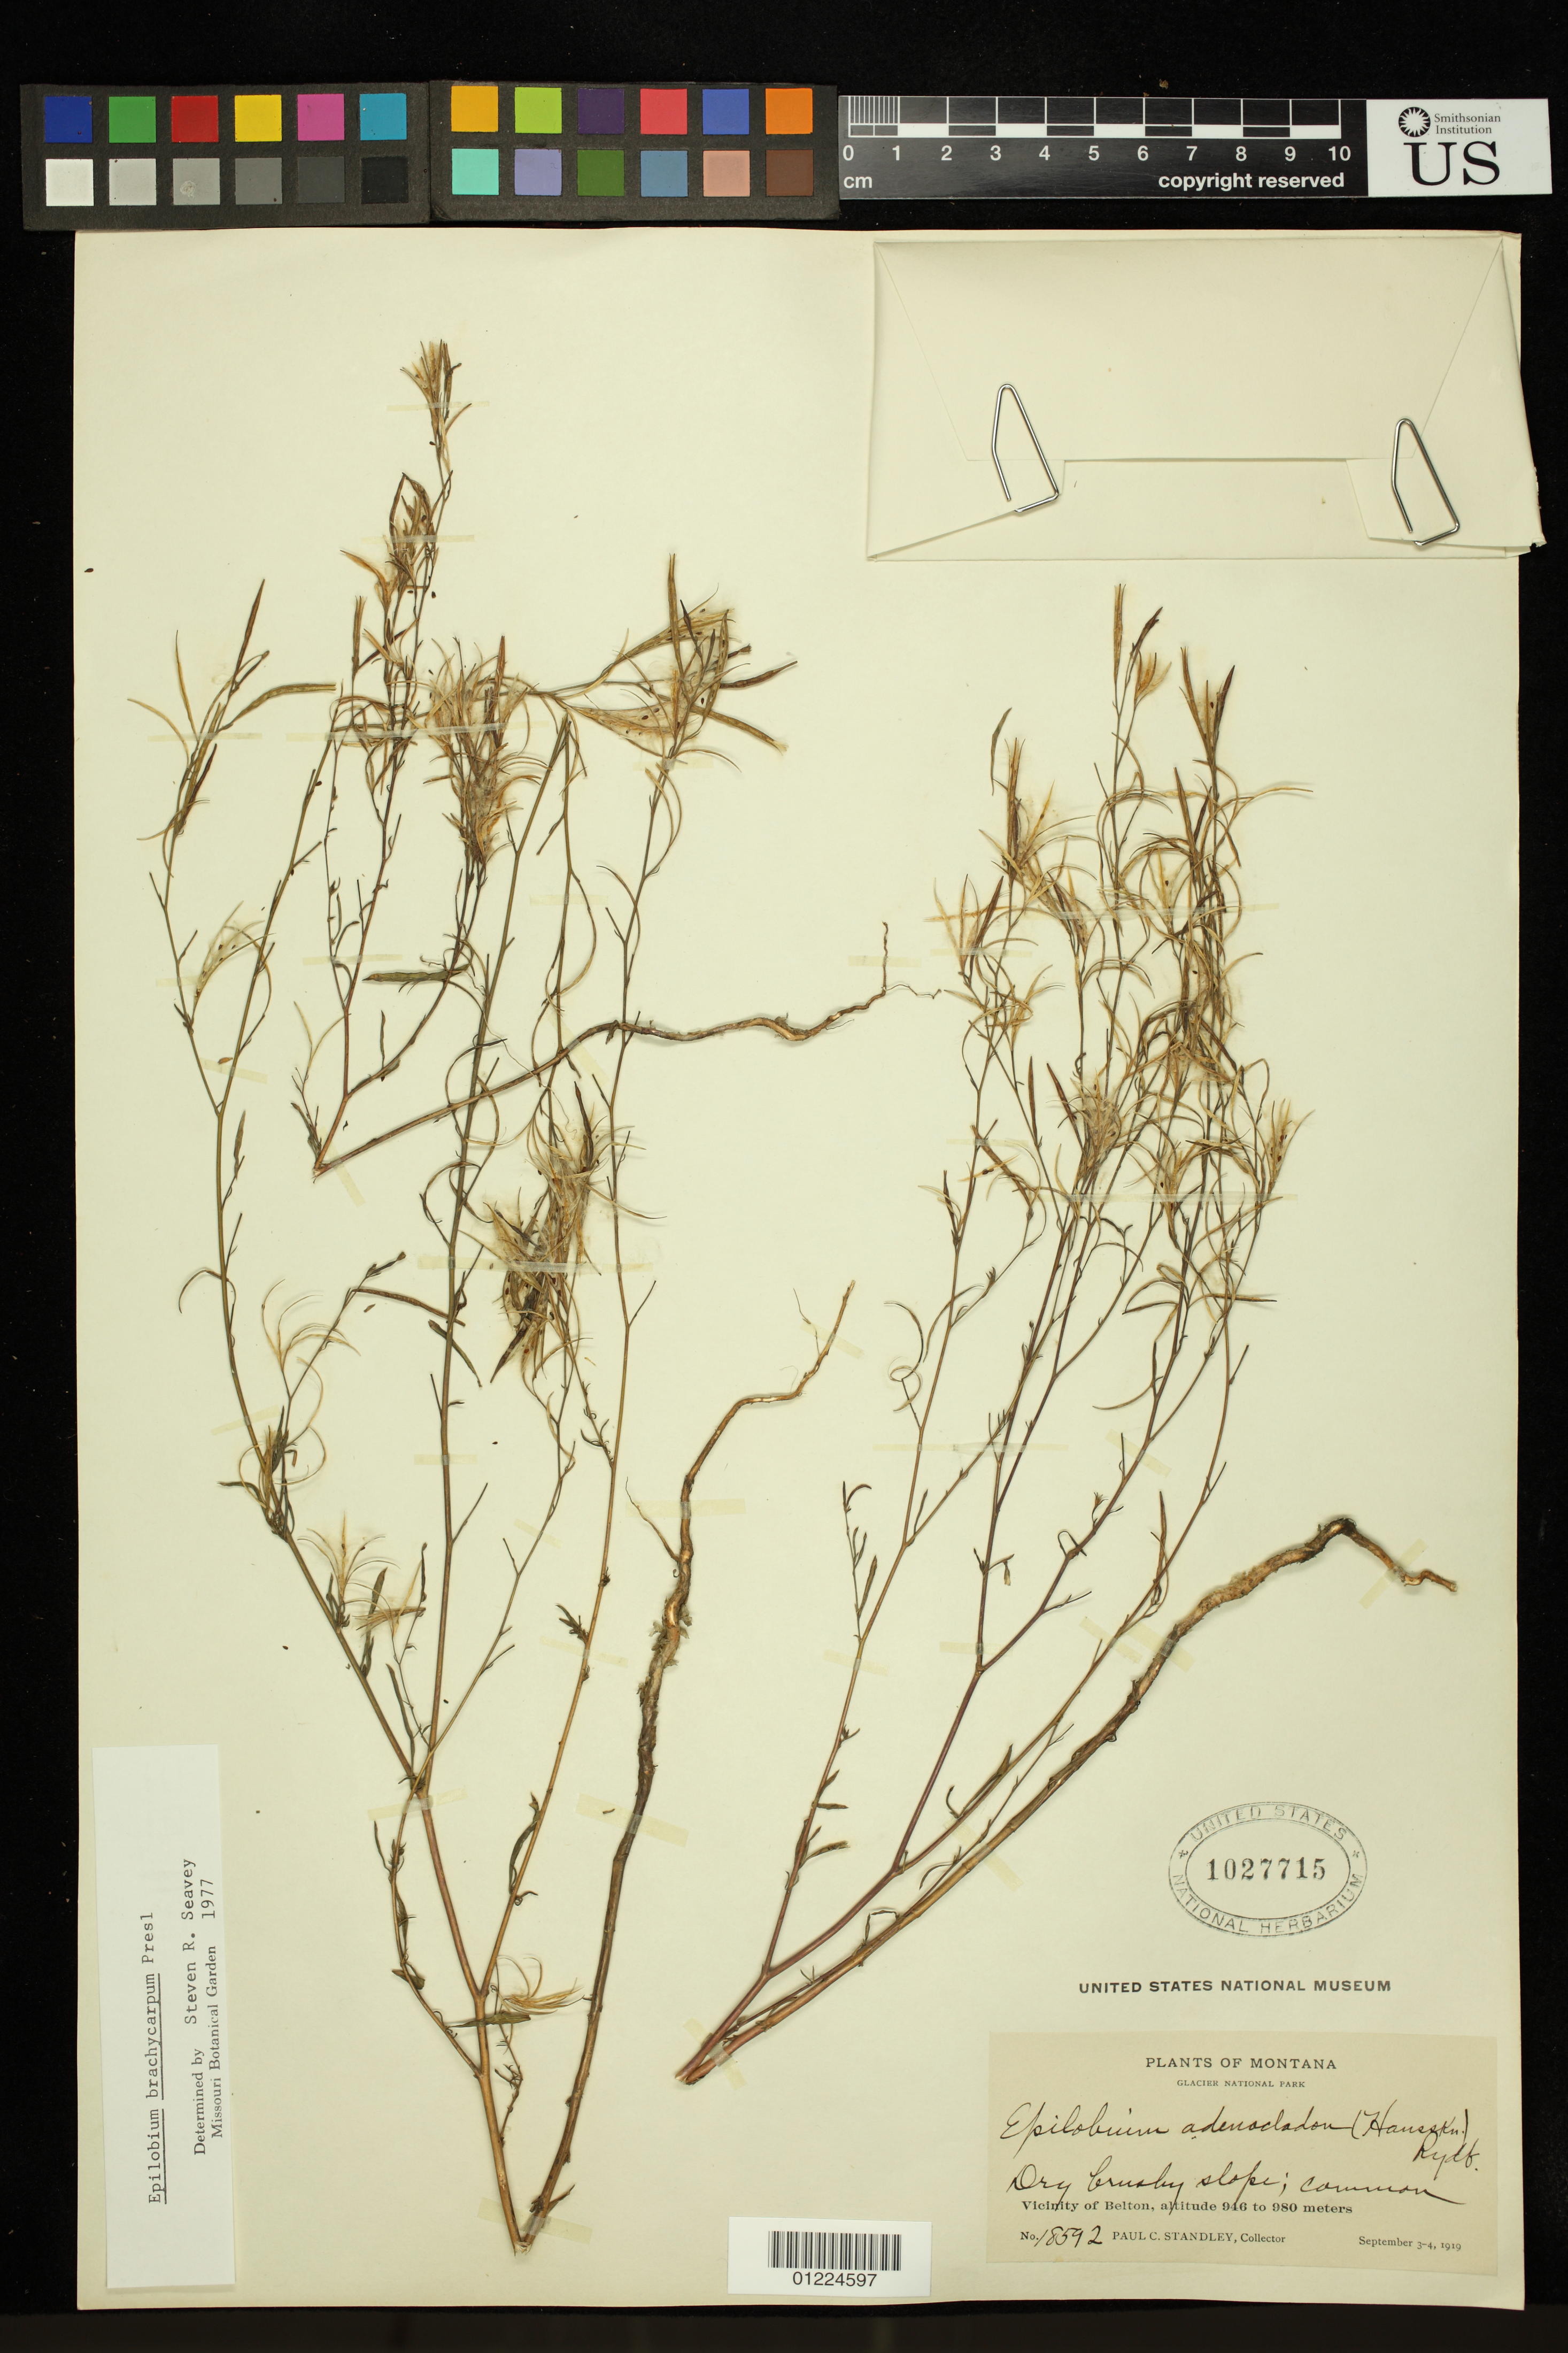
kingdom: Plantae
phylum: Tracheophyta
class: Magnoliopsida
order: Myrtales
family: Onagraceae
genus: Epilobium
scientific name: Epilobium brachycarpum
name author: C. Presl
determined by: Seavey, S. R.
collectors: P. C. Standley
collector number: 18592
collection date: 1919-09-03,1919-09-04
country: United States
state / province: Montana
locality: Vicinity of Belton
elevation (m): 946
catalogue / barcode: US 1027715